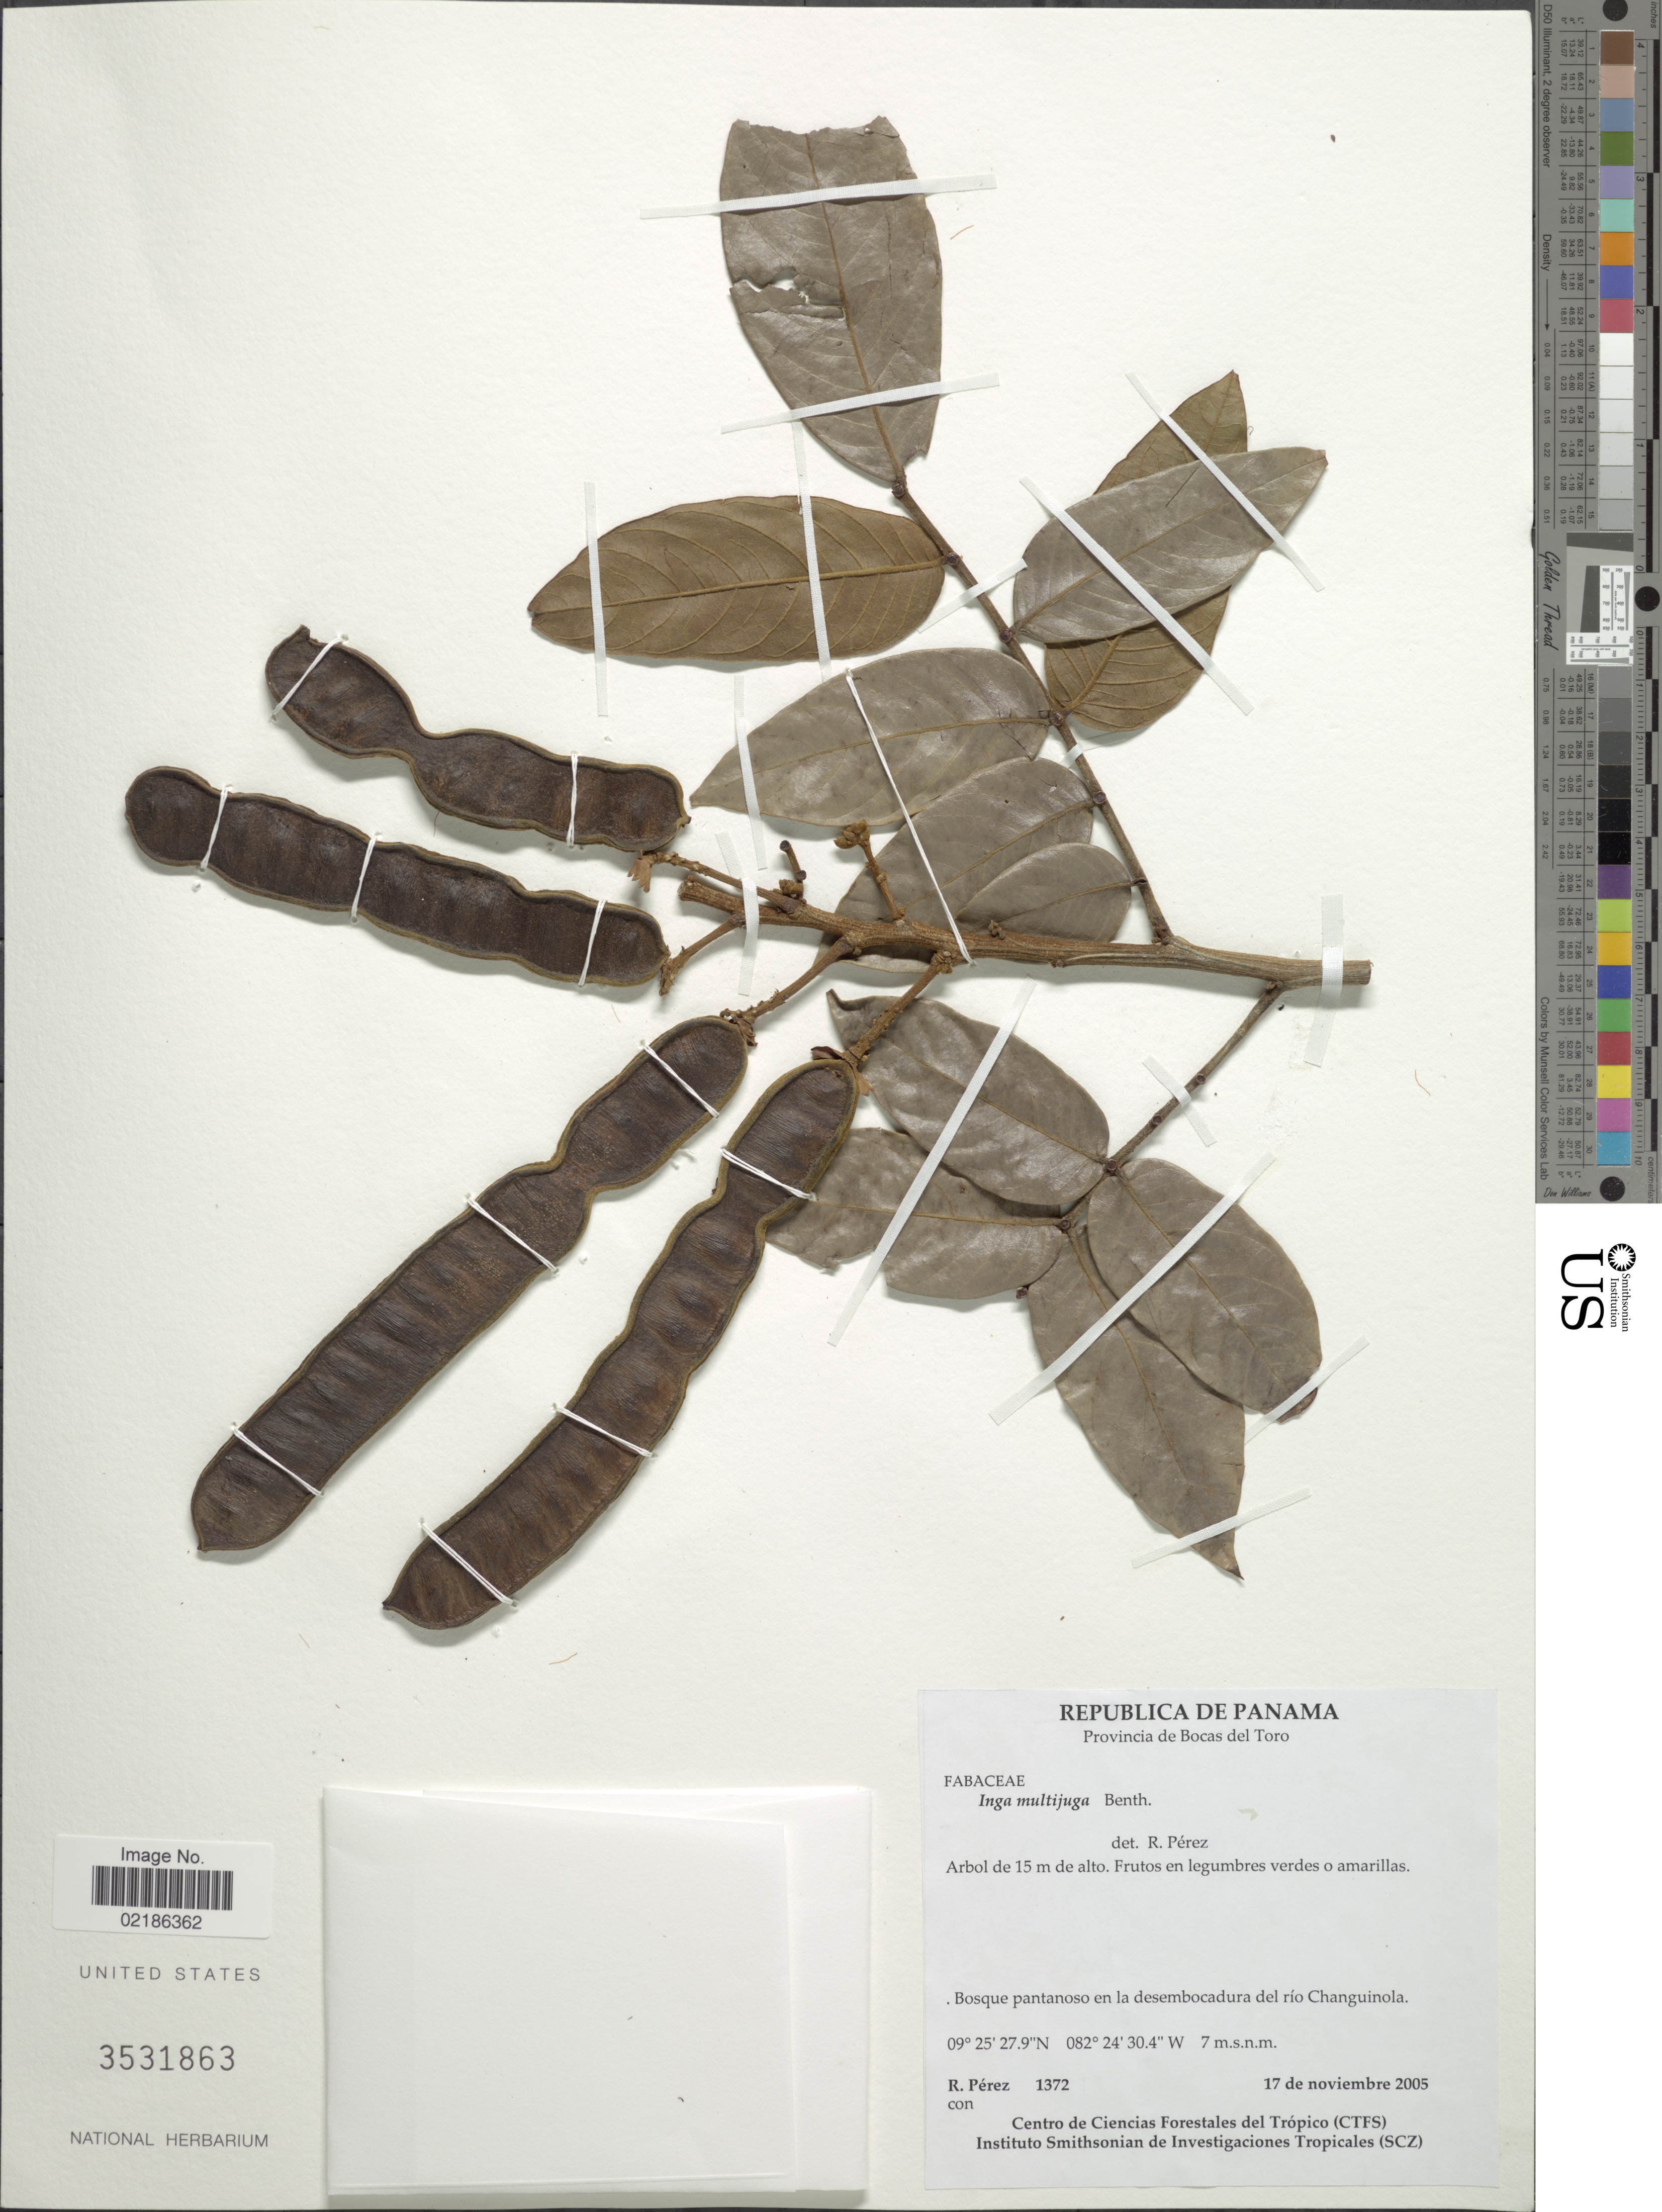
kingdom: Plantae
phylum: Tracheophyta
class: Magnoliopsida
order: Fabales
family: Fabaceae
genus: Inga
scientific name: Inga multijuga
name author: Benth.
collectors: R. Perez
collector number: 1372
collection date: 2005-11-17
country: Panama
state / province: Bocas del Toro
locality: Republica de Panama, Rio Changuinola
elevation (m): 7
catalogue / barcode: US 3531863